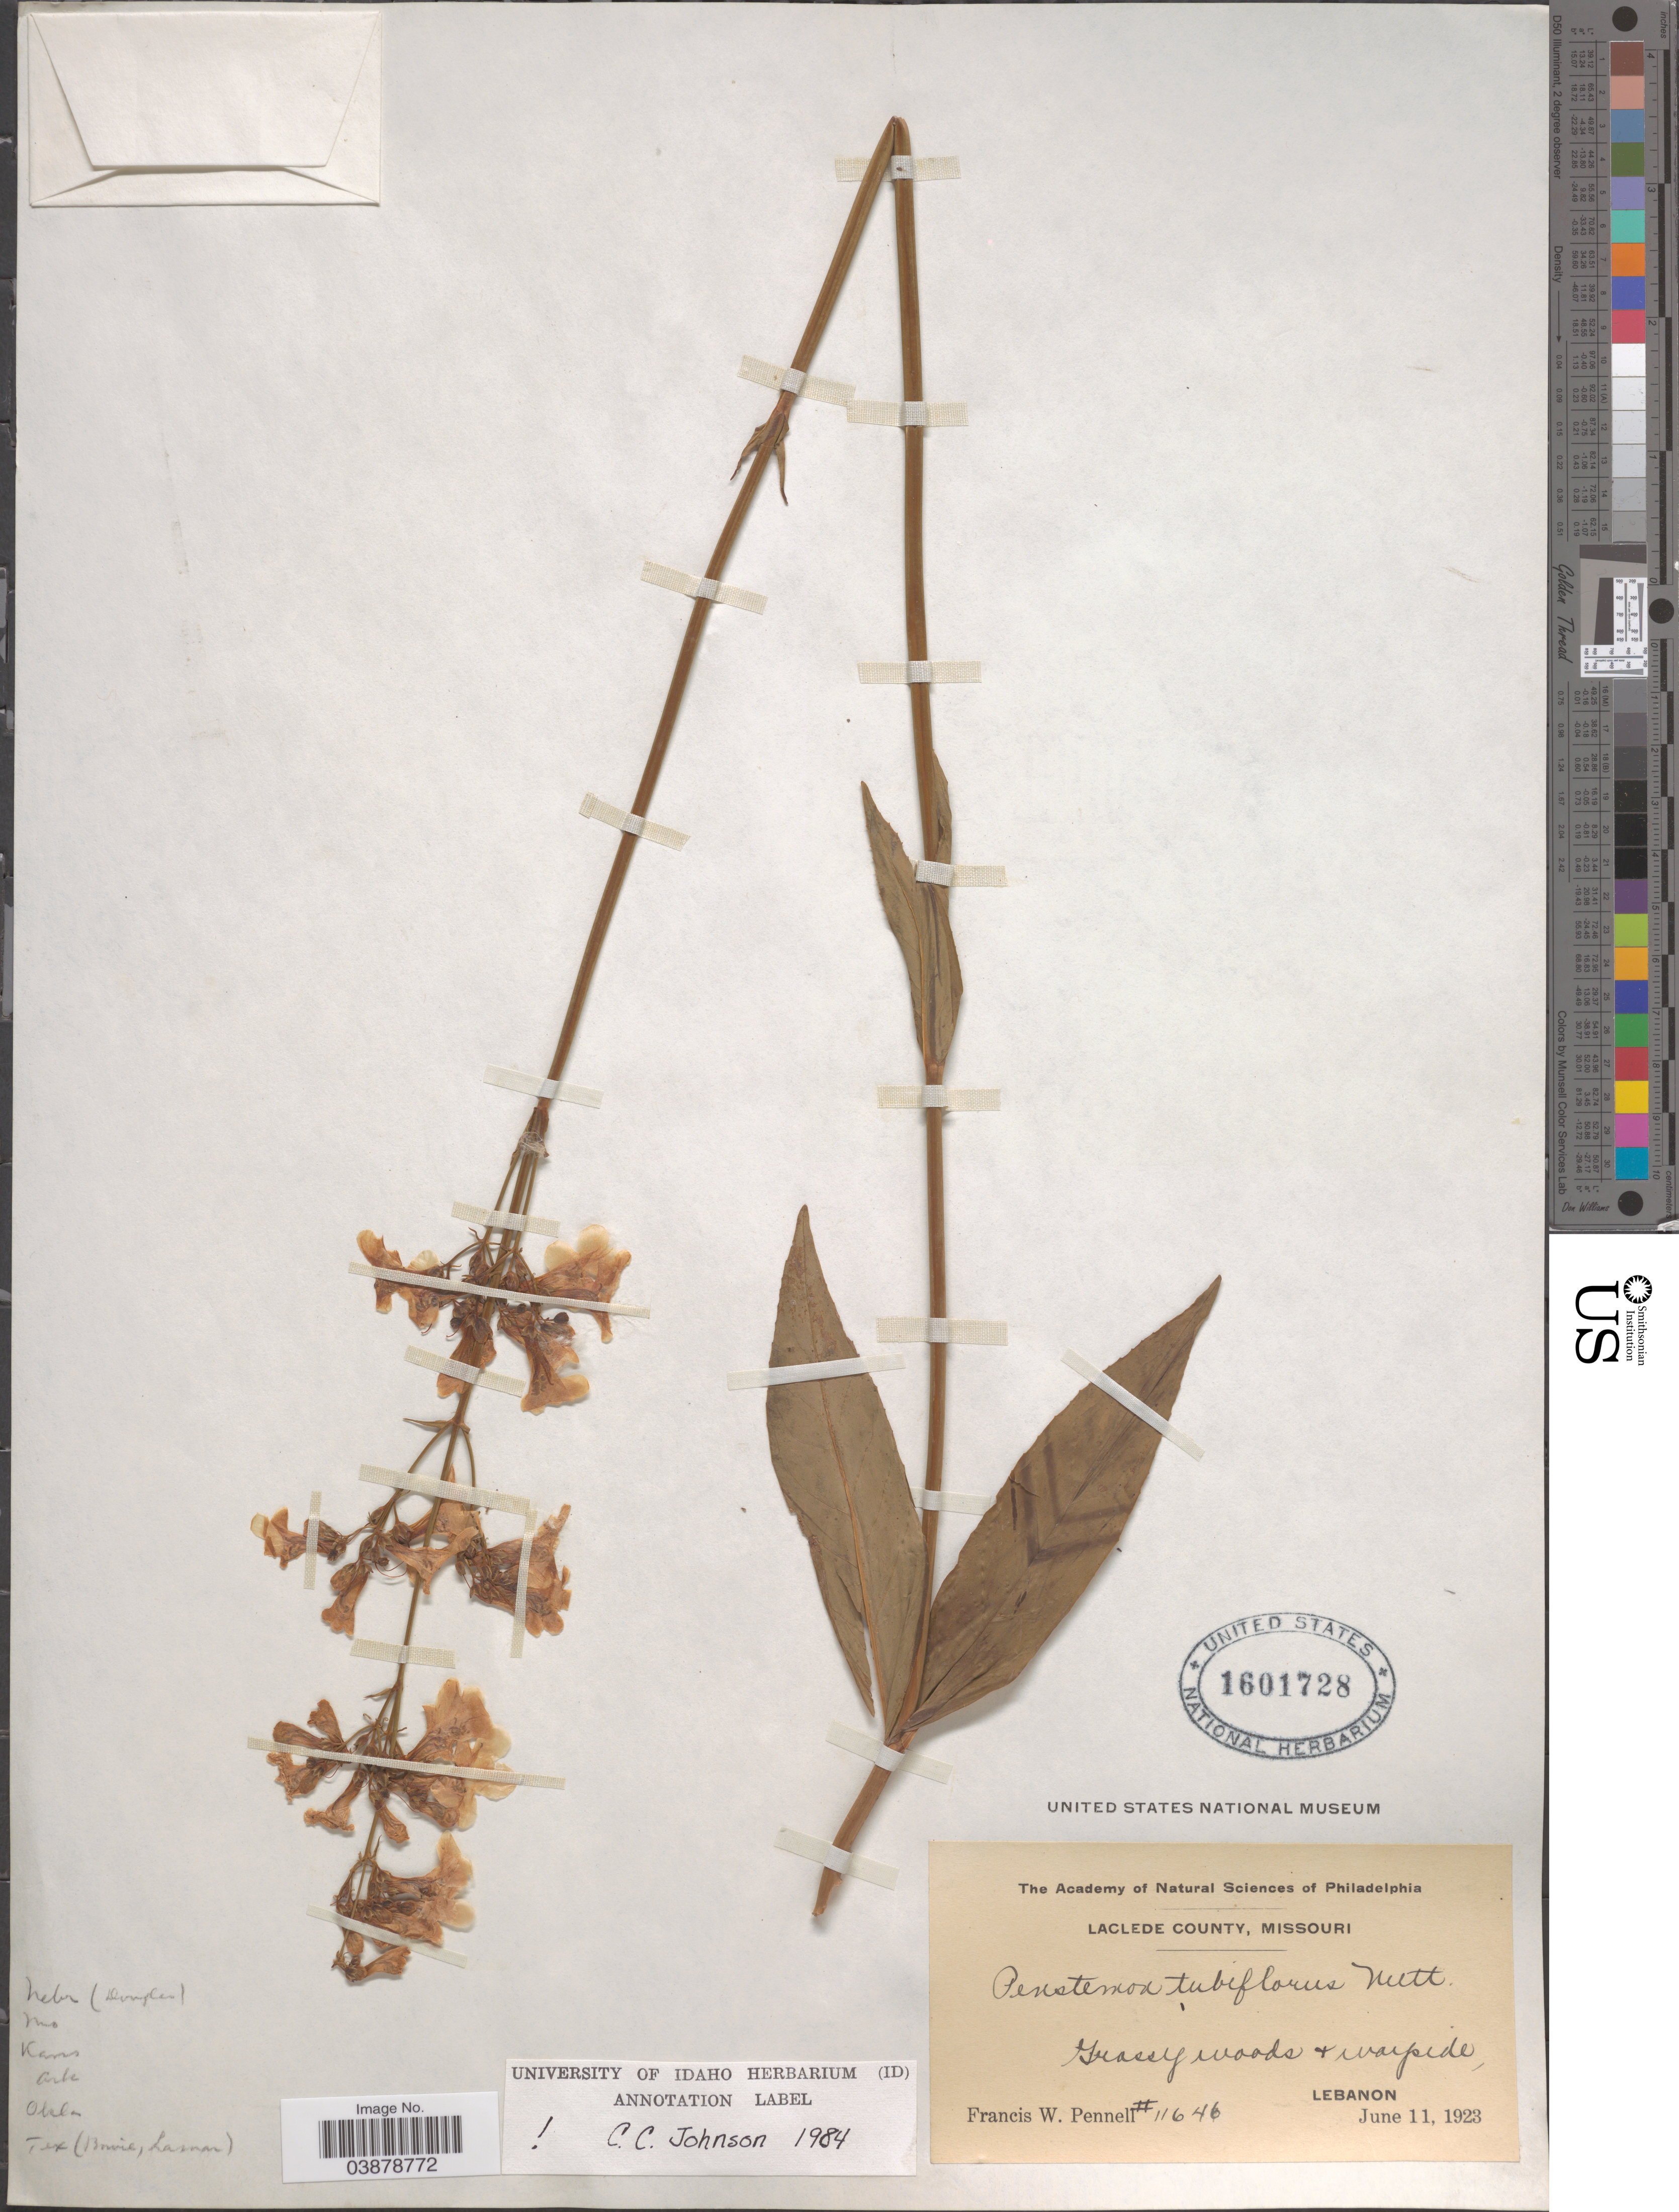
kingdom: Plantae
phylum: Tracheophyta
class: Magnoliopsida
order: Lamiales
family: Plantaginaceae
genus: Penstemon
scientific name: Penstemon tubaeflorus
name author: Nutt.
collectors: F. W. Pennell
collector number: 11646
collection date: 1923-06-11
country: United States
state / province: Missouri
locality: Laclede County. Lebanon.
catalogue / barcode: US 1601728